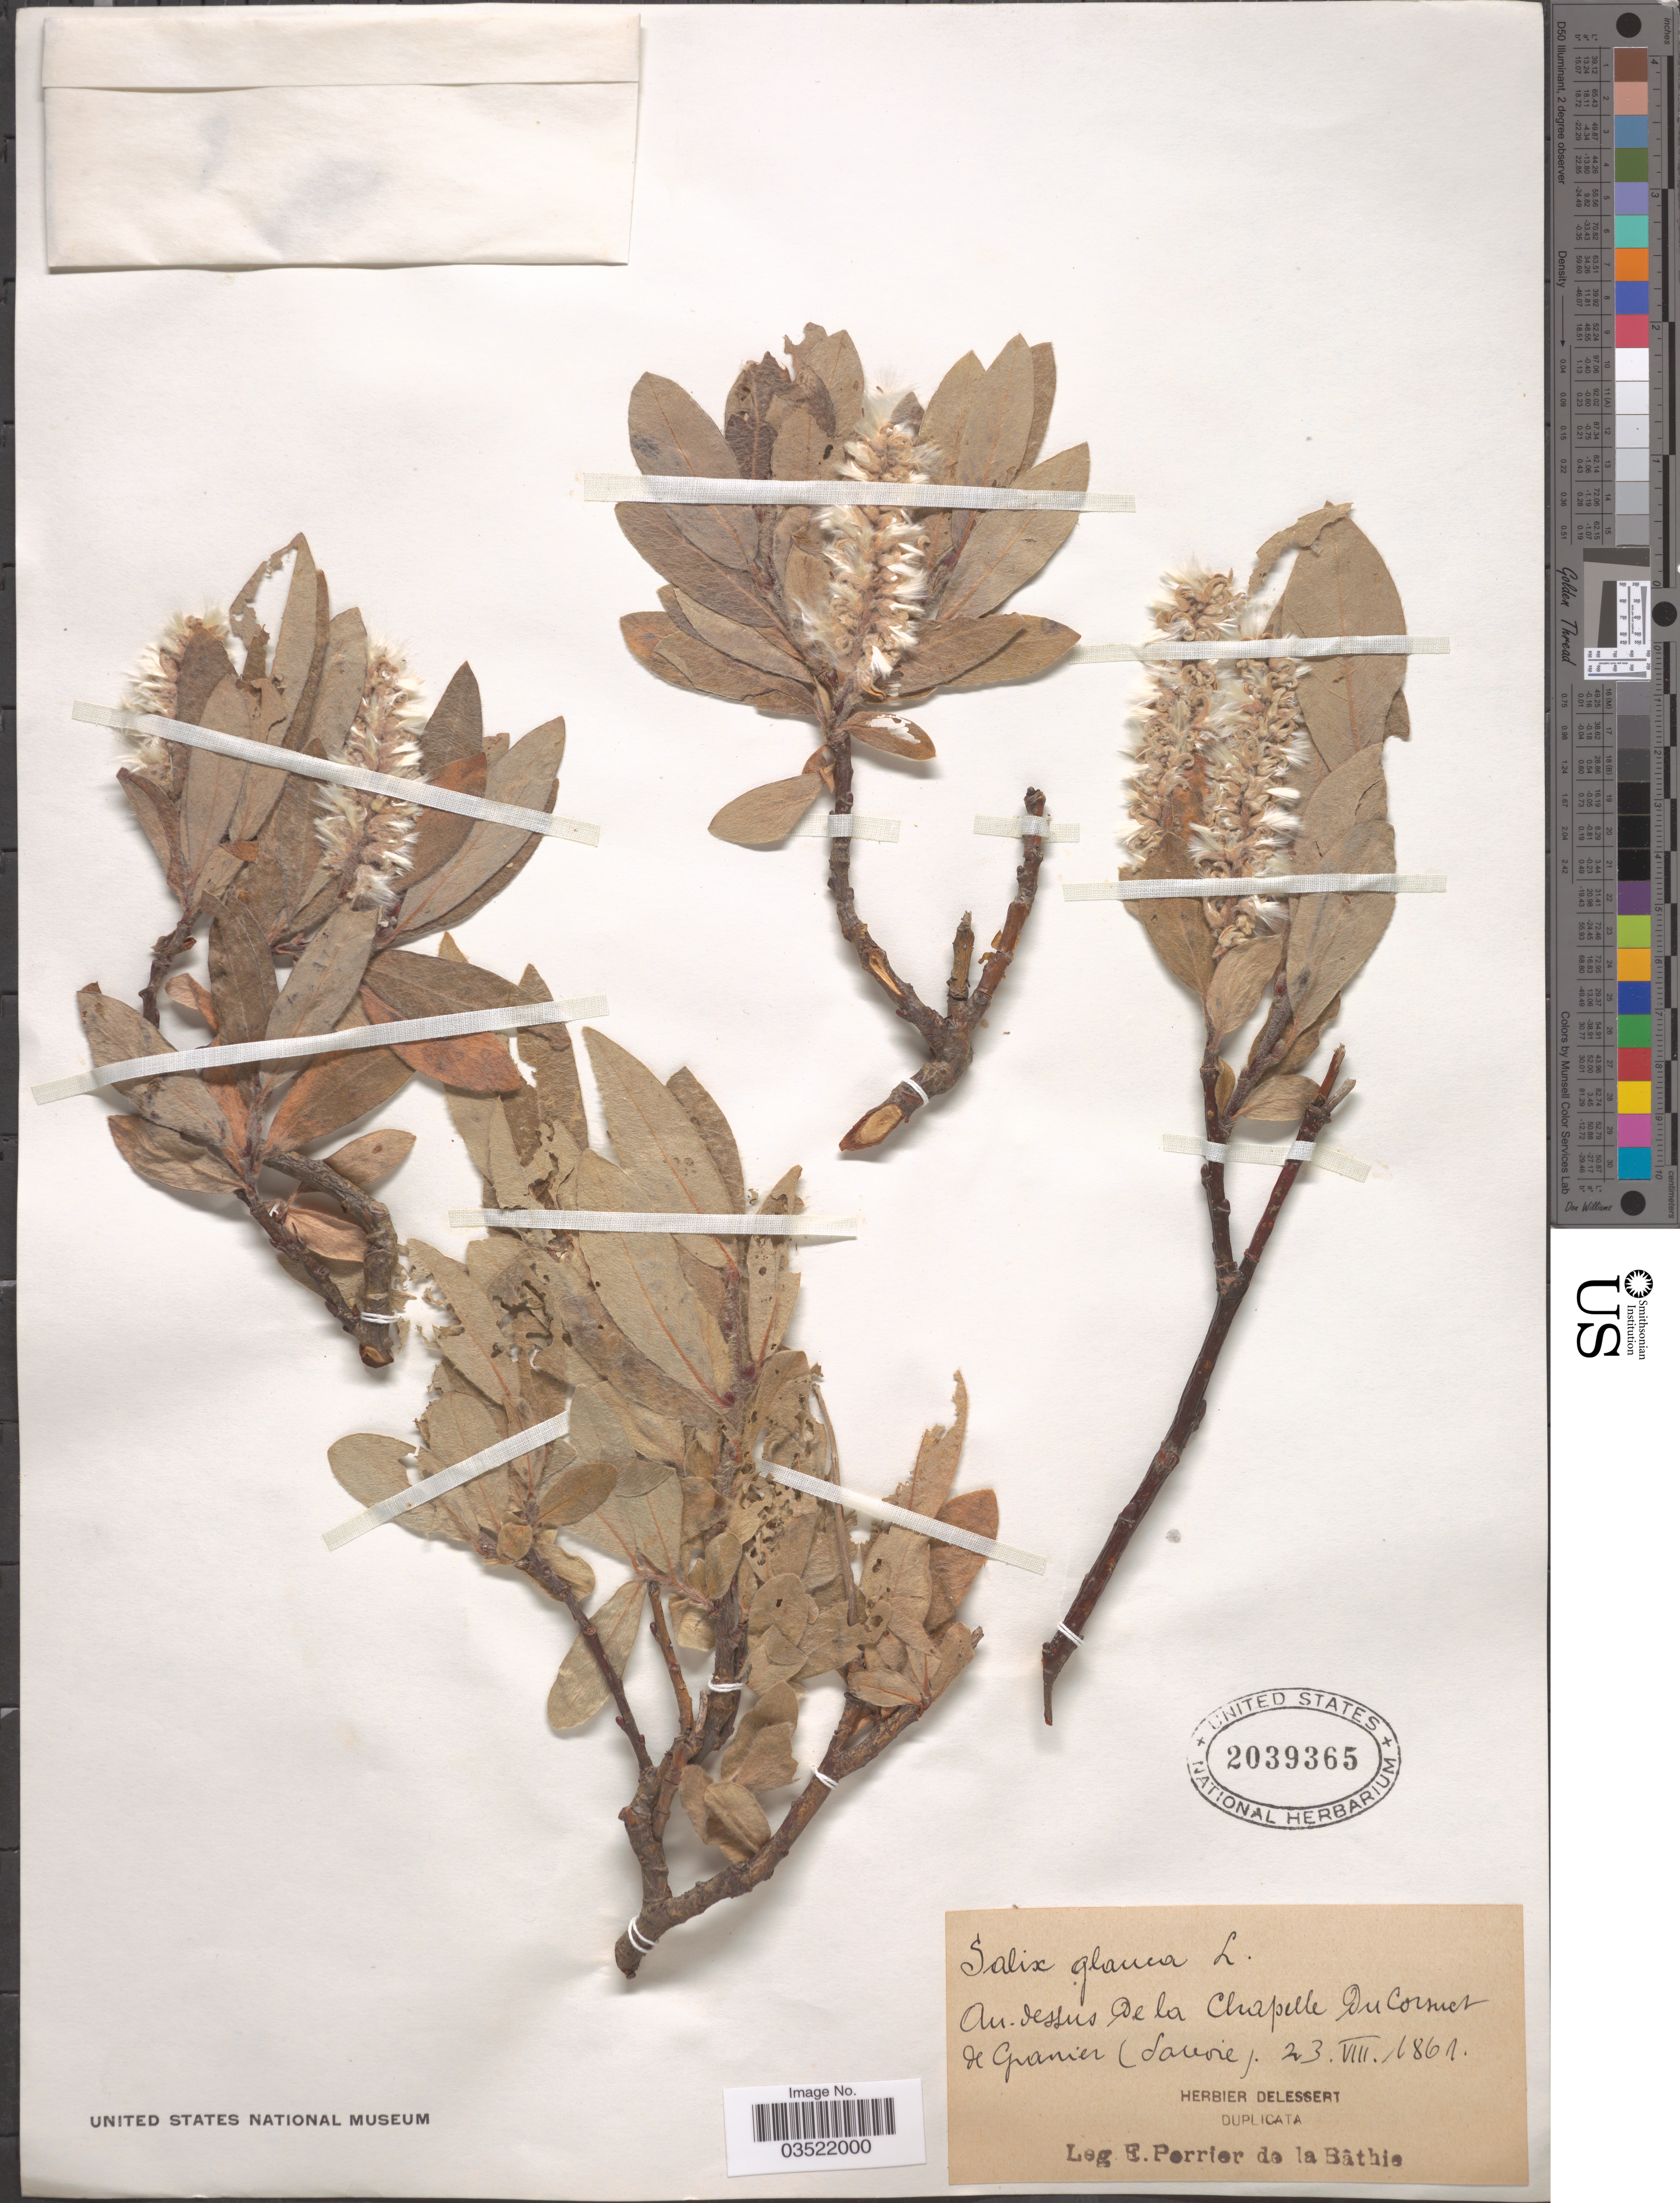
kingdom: Plantae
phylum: Tracheophyta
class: Magnoliopsida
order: Malpighiales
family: Salicaceae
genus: Salix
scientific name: Salix glauca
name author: L.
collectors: E. Perrier de la Bâthie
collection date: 1861-08-23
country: France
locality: Au-dessus de la Chapelle du Corsuet [interpreted] de Granier (Savoie).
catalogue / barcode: US 2039365